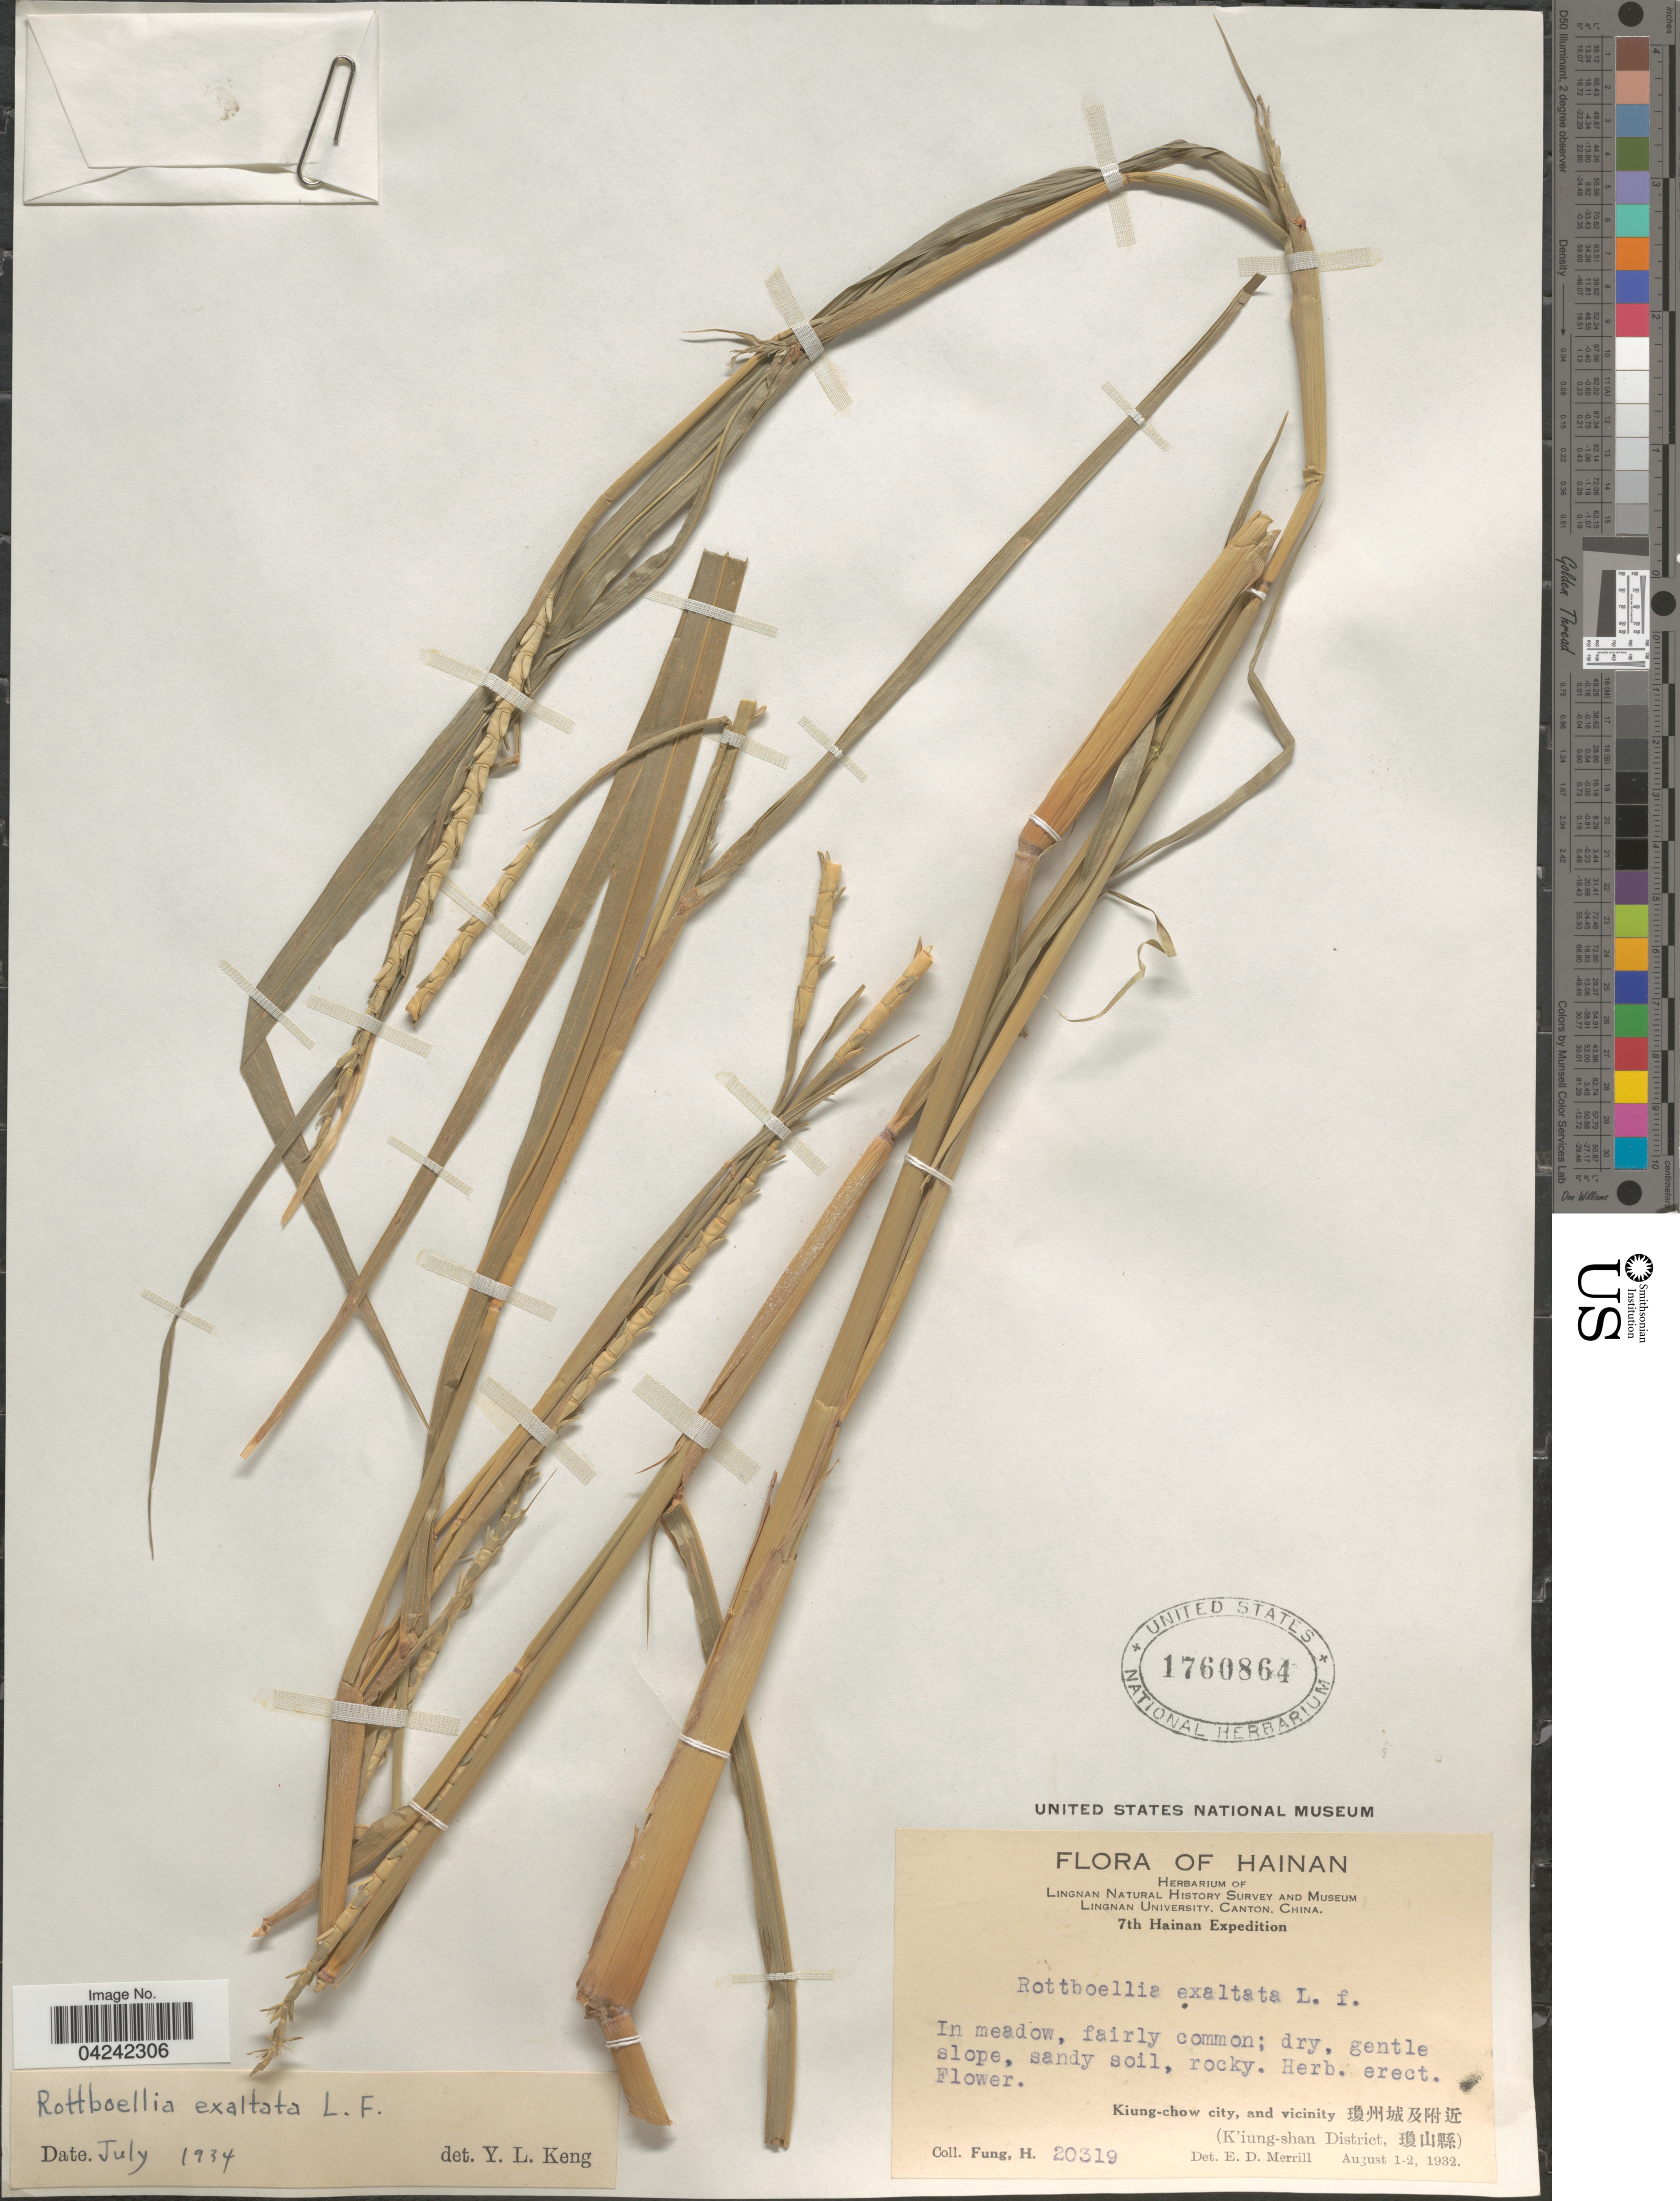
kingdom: Plantae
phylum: Tracheophyta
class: Liliopsida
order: Poales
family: Poaceae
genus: Rottboellia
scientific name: Rottboellia cochinchinensis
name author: (Lour.) Clayton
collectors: H. Fung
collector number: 20319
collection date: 1932-08-01/1932-08-02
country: China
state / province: Hainan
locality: Lingnan Natural History Survey and Museum Lingnan University. 7th Hainan E[Foreign script]pedition. Kiung-chow city, and vicinity [Foreign script] (K'iung-shan District, [Foreign script]).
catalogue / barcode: US 1760864